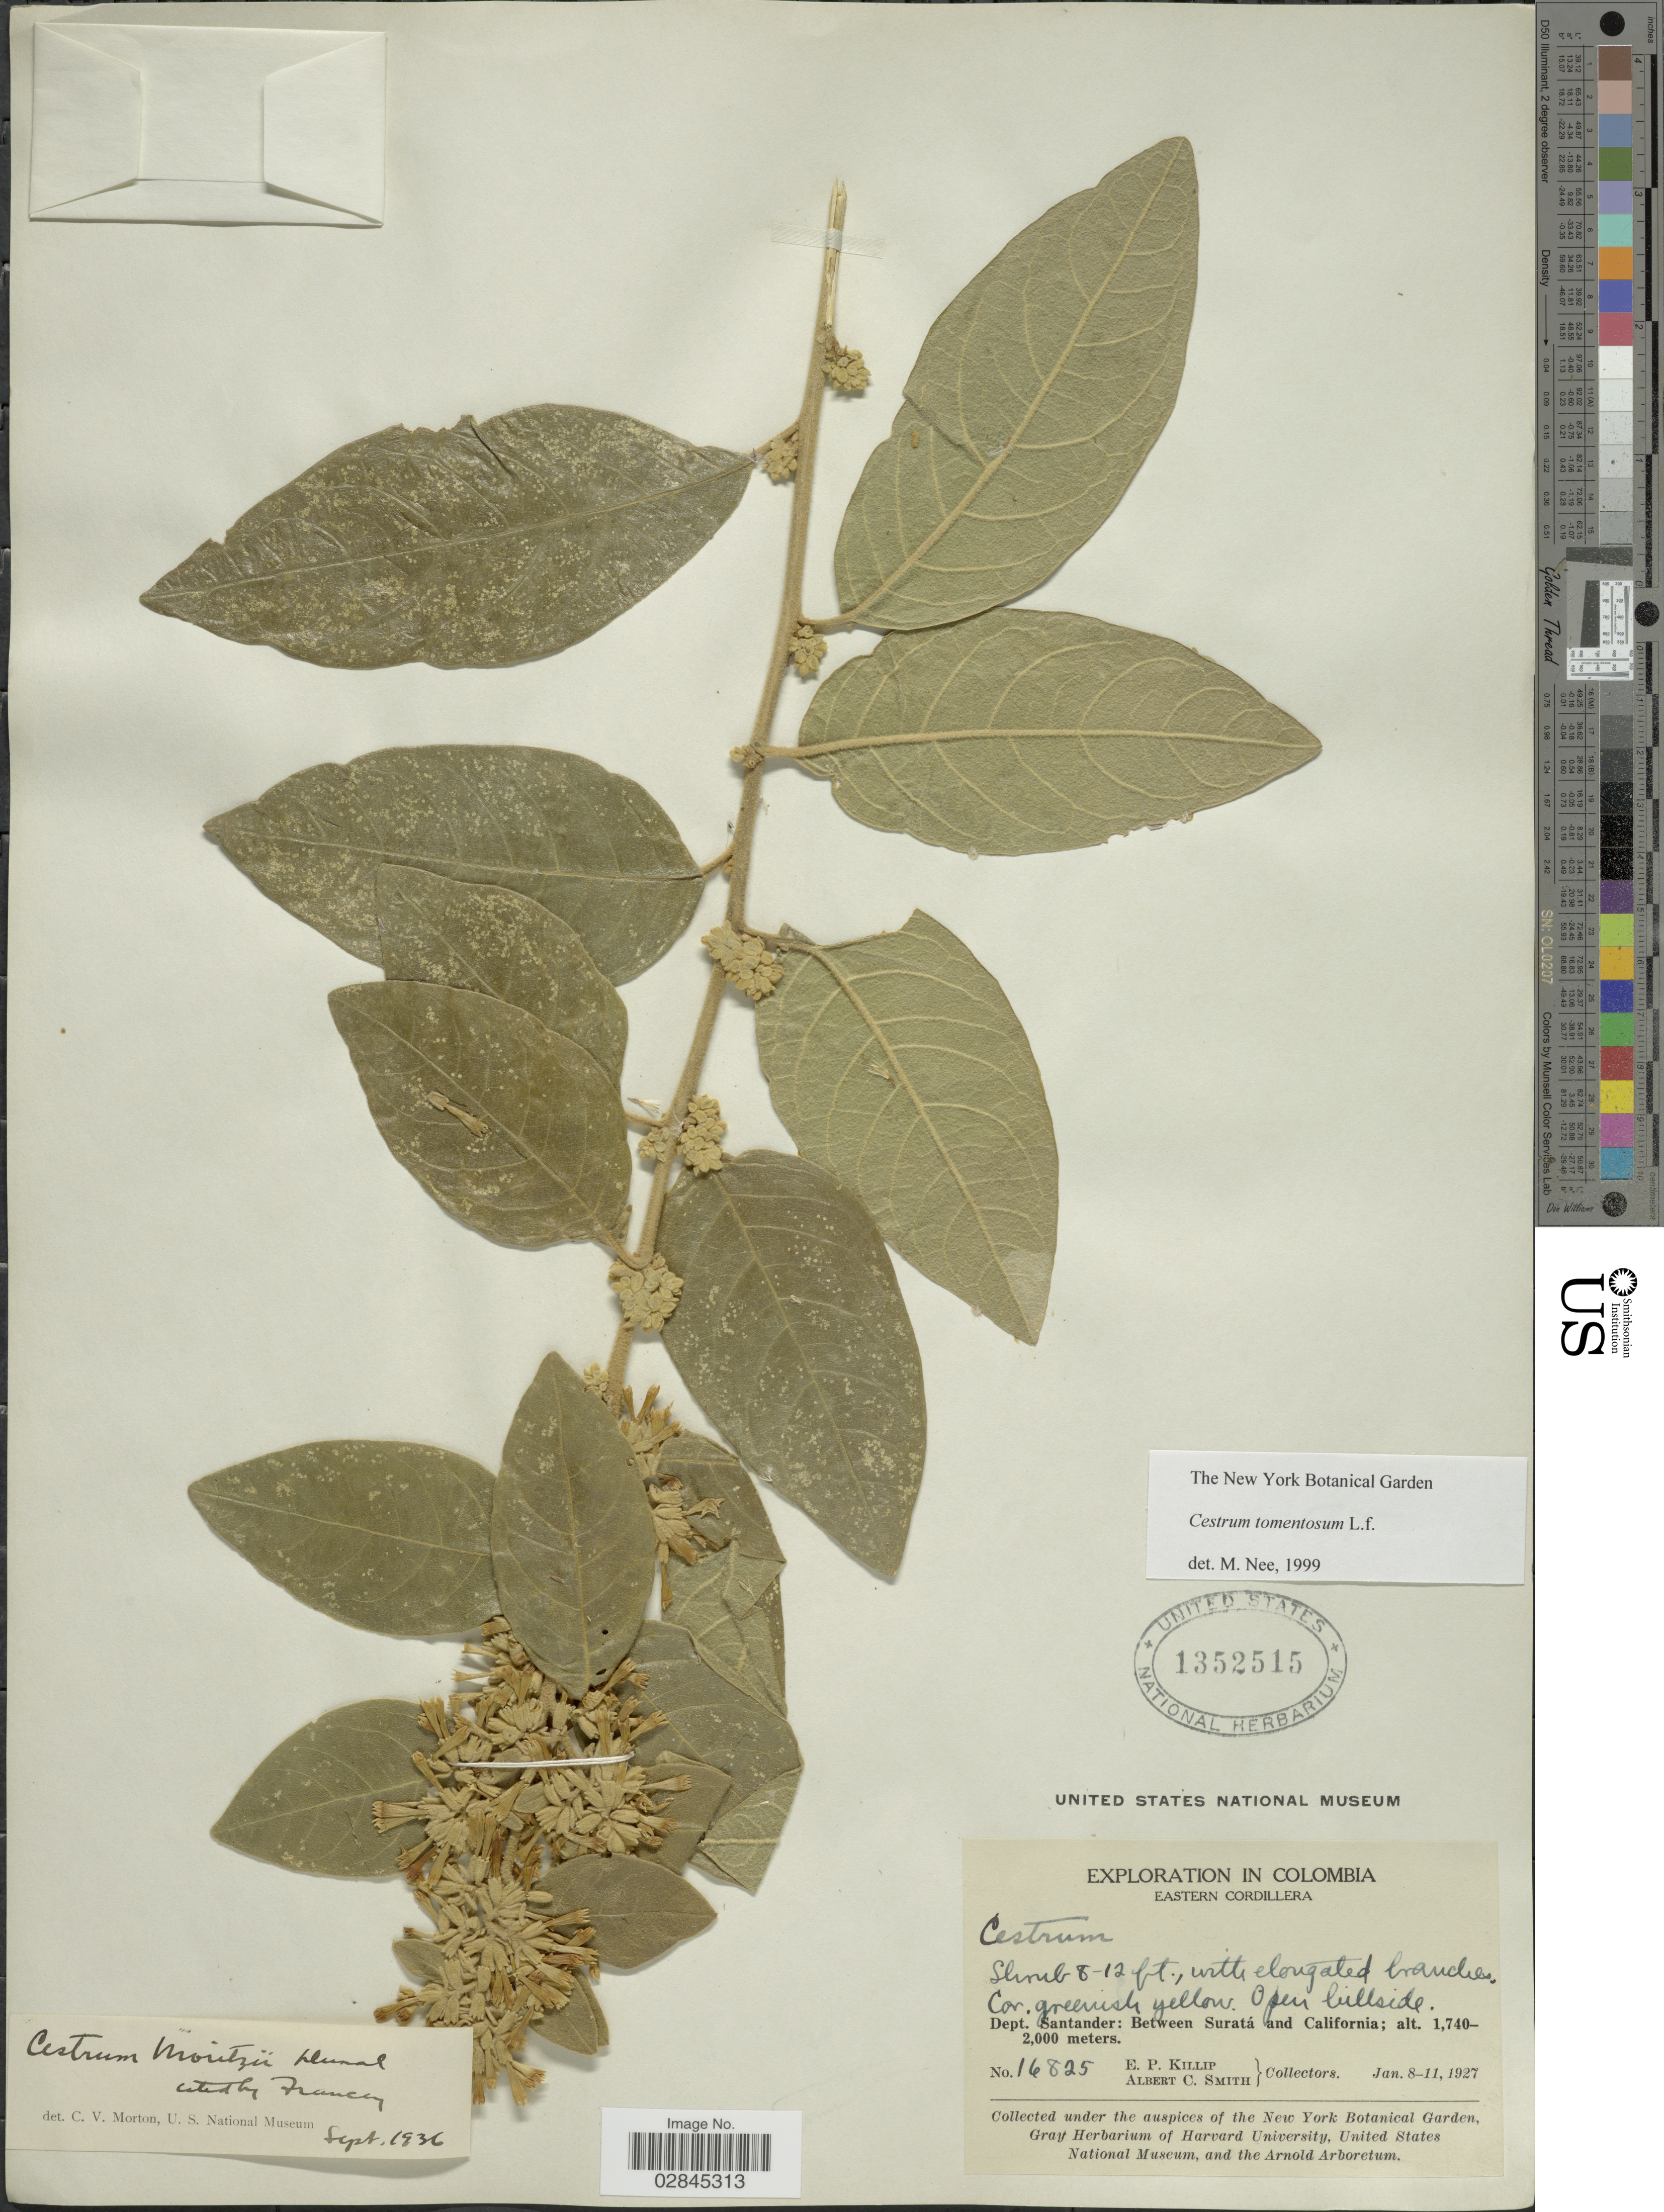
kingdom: Plantae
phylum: Tracheophyta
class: Magnoliopsida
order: Solanales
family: Solanaceae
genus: Cestrum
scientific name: Cestrum tomentosum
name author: L. f.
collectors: E. P. Killip & A. C. Smith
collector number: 16825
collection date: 1927-01-08/1927-01-11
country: Colombia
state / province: Santander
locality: Eastern Cordillera. Dept. Santander: Between Suratá and California.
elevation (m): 1740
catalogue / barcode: US 1352515